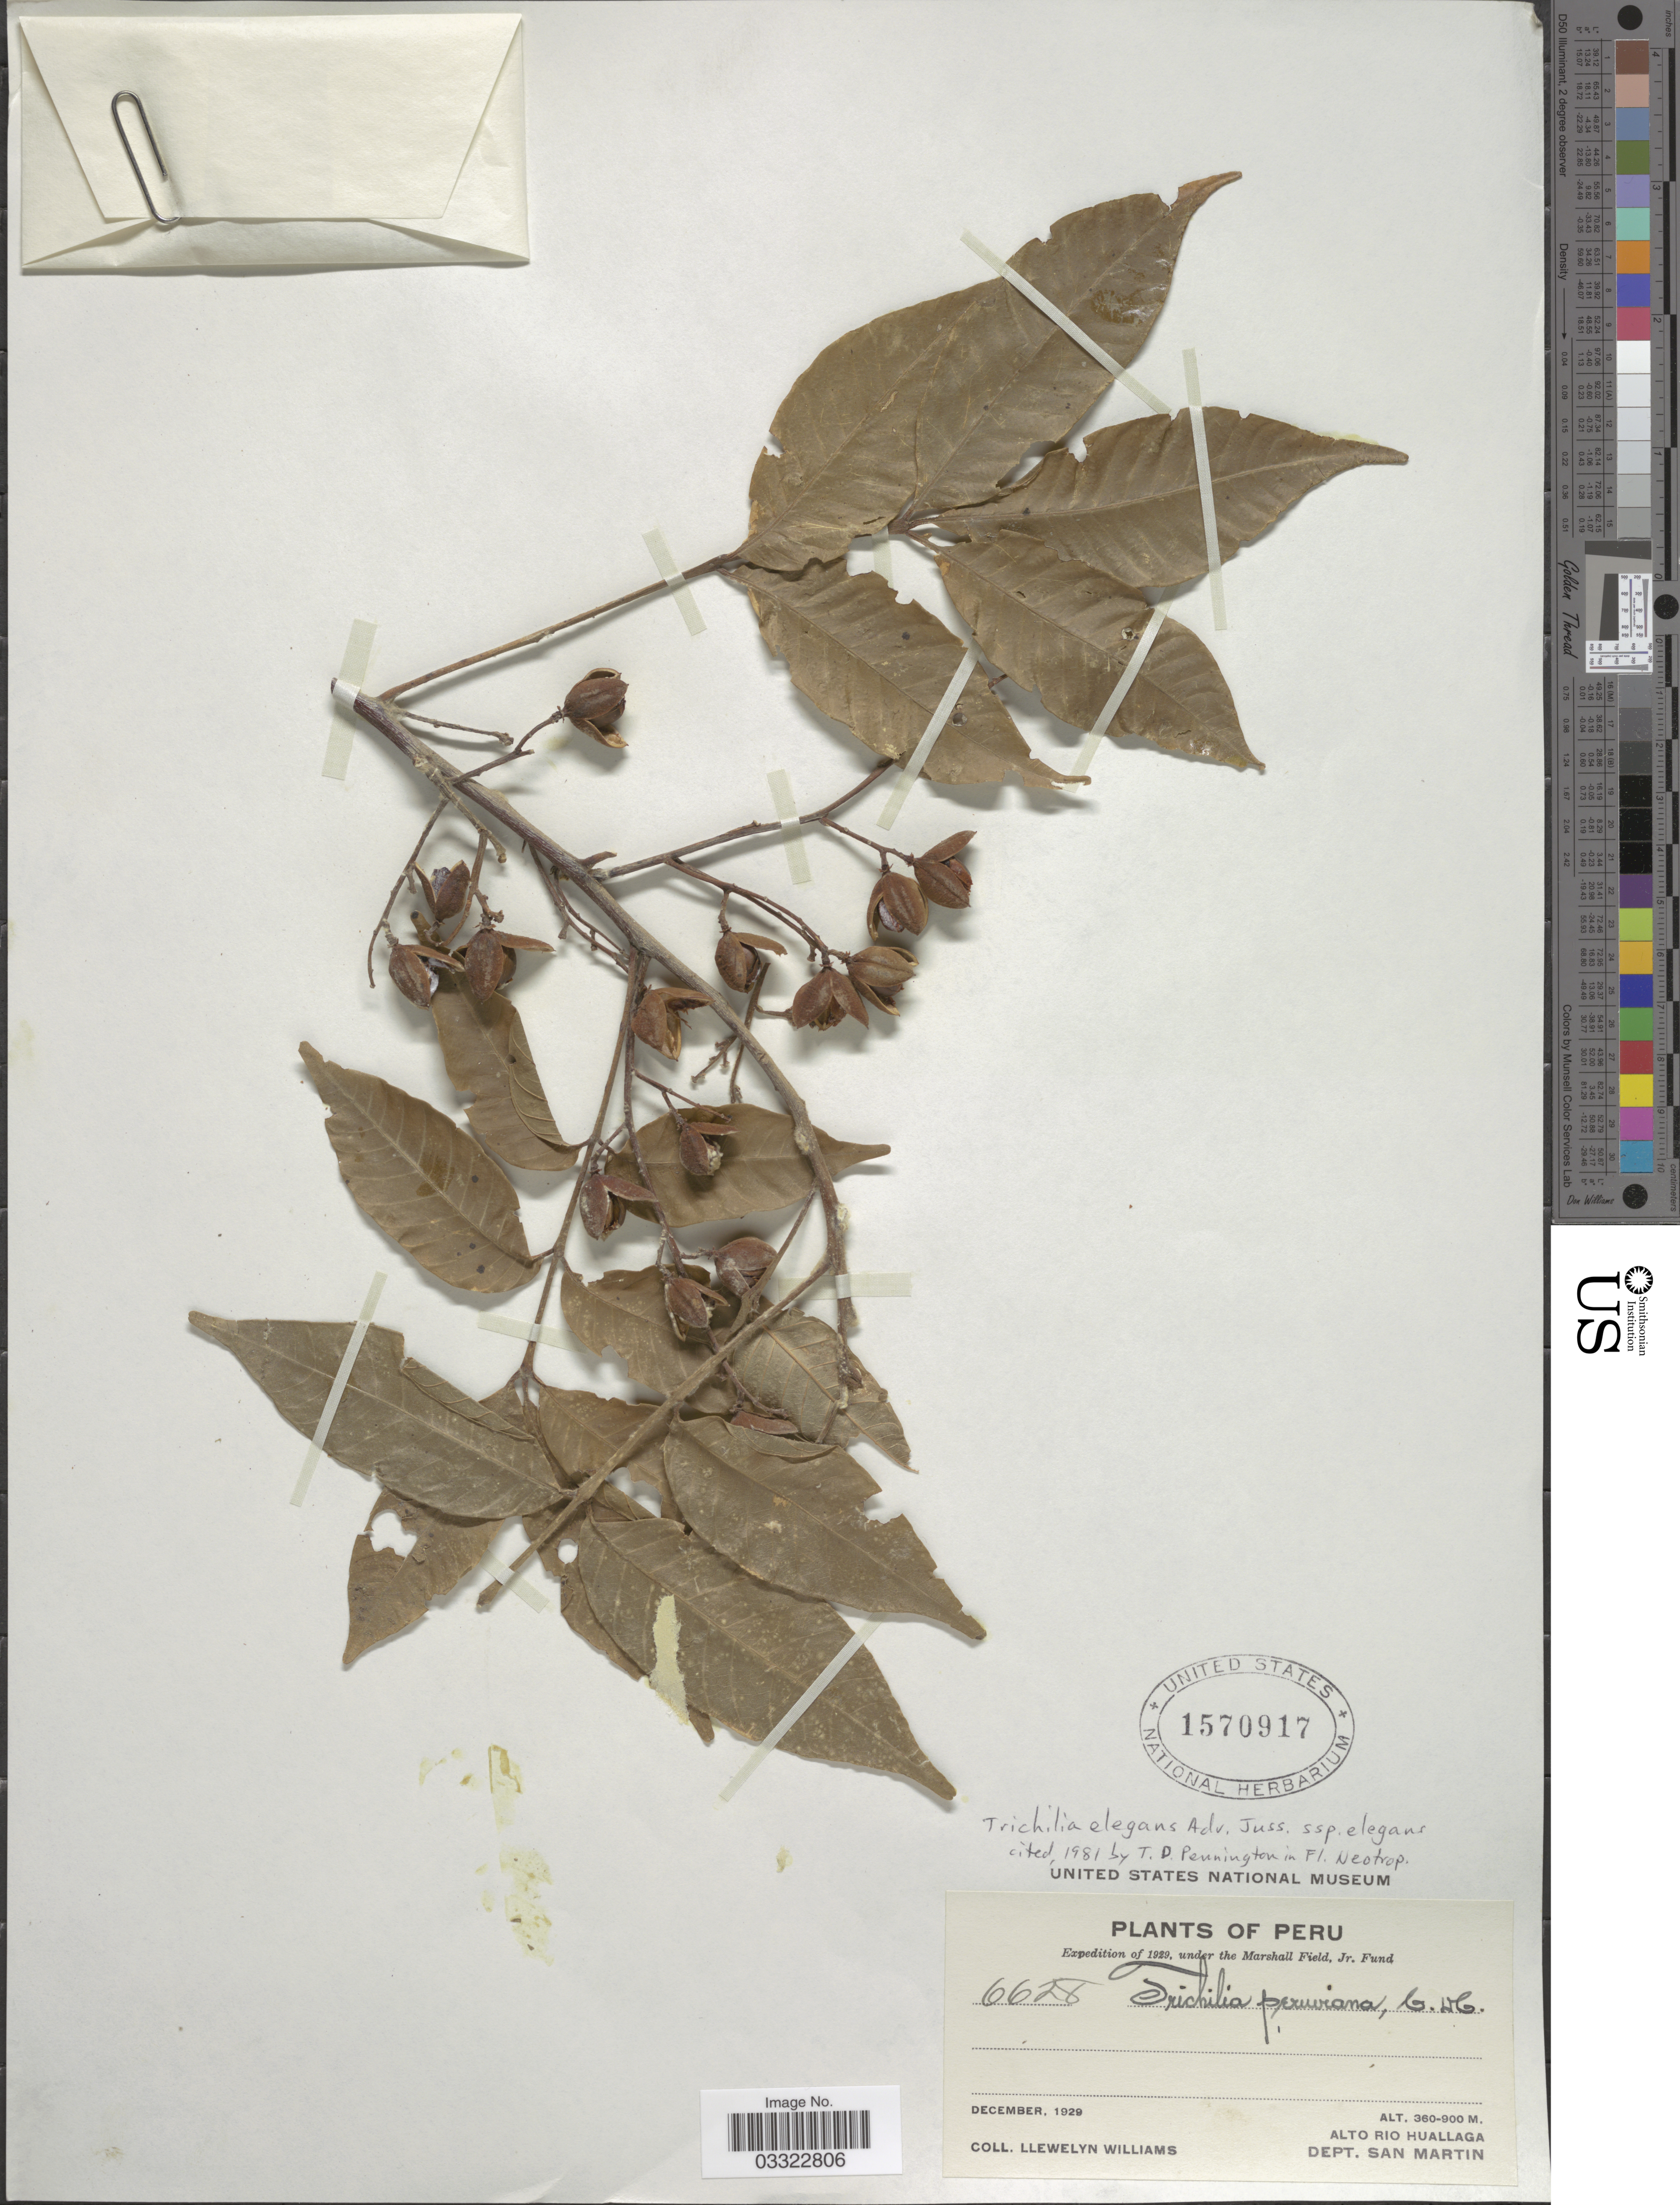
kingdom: Plantae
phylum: Tracheophyta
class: Magnoliopsida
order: Sapindales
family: Meliaceae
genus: Trichilia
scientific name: Trichilia elegans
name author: A. Juss.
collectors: Ll. Williams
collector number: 6628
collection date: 1929-12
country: Peru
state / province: San Martín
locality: Alto Rio Huallaga. Dept. San Martin.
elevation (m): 360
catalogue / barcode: US 1570917